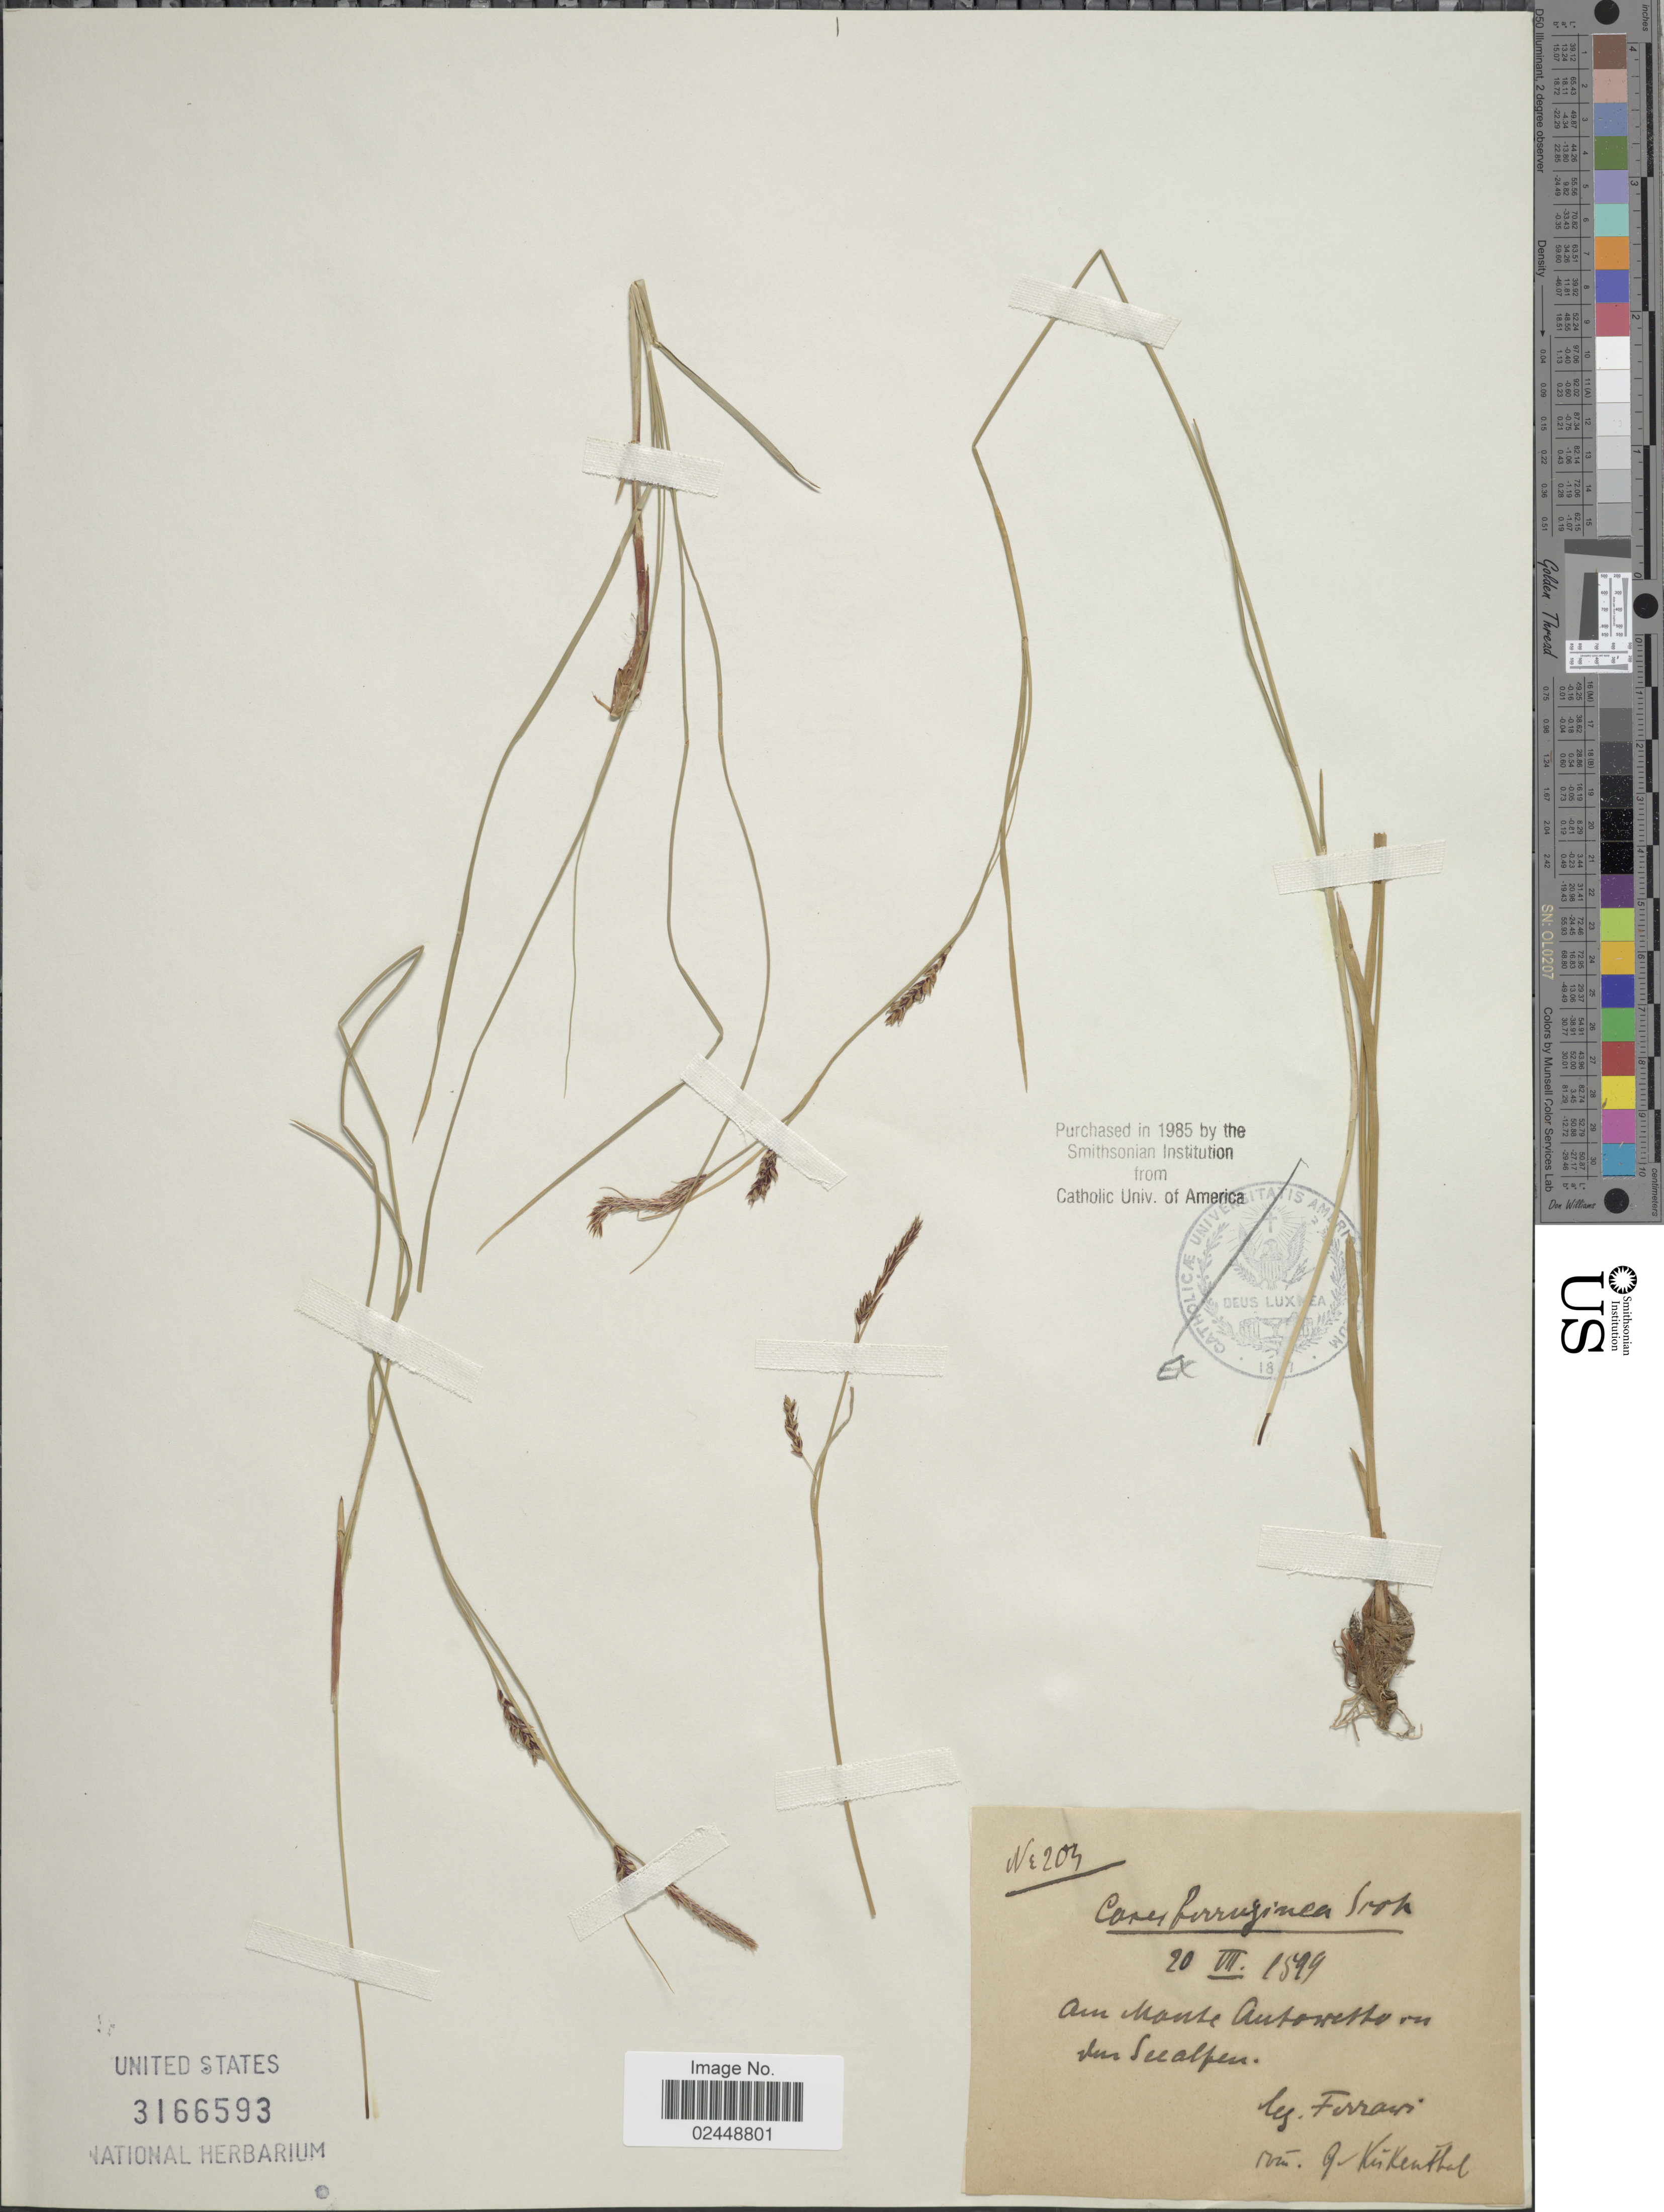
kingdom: Plantae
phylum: Tracheophyta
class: Liliopsida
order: Poales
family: Cyperaceae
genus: Carex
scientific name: Carex ferruginea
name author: Scop.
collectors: Ferrari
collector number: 203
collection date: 1899-07-20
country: Italy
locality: Am monte Autowetto in ver Seealpen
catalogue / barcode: US 3166593